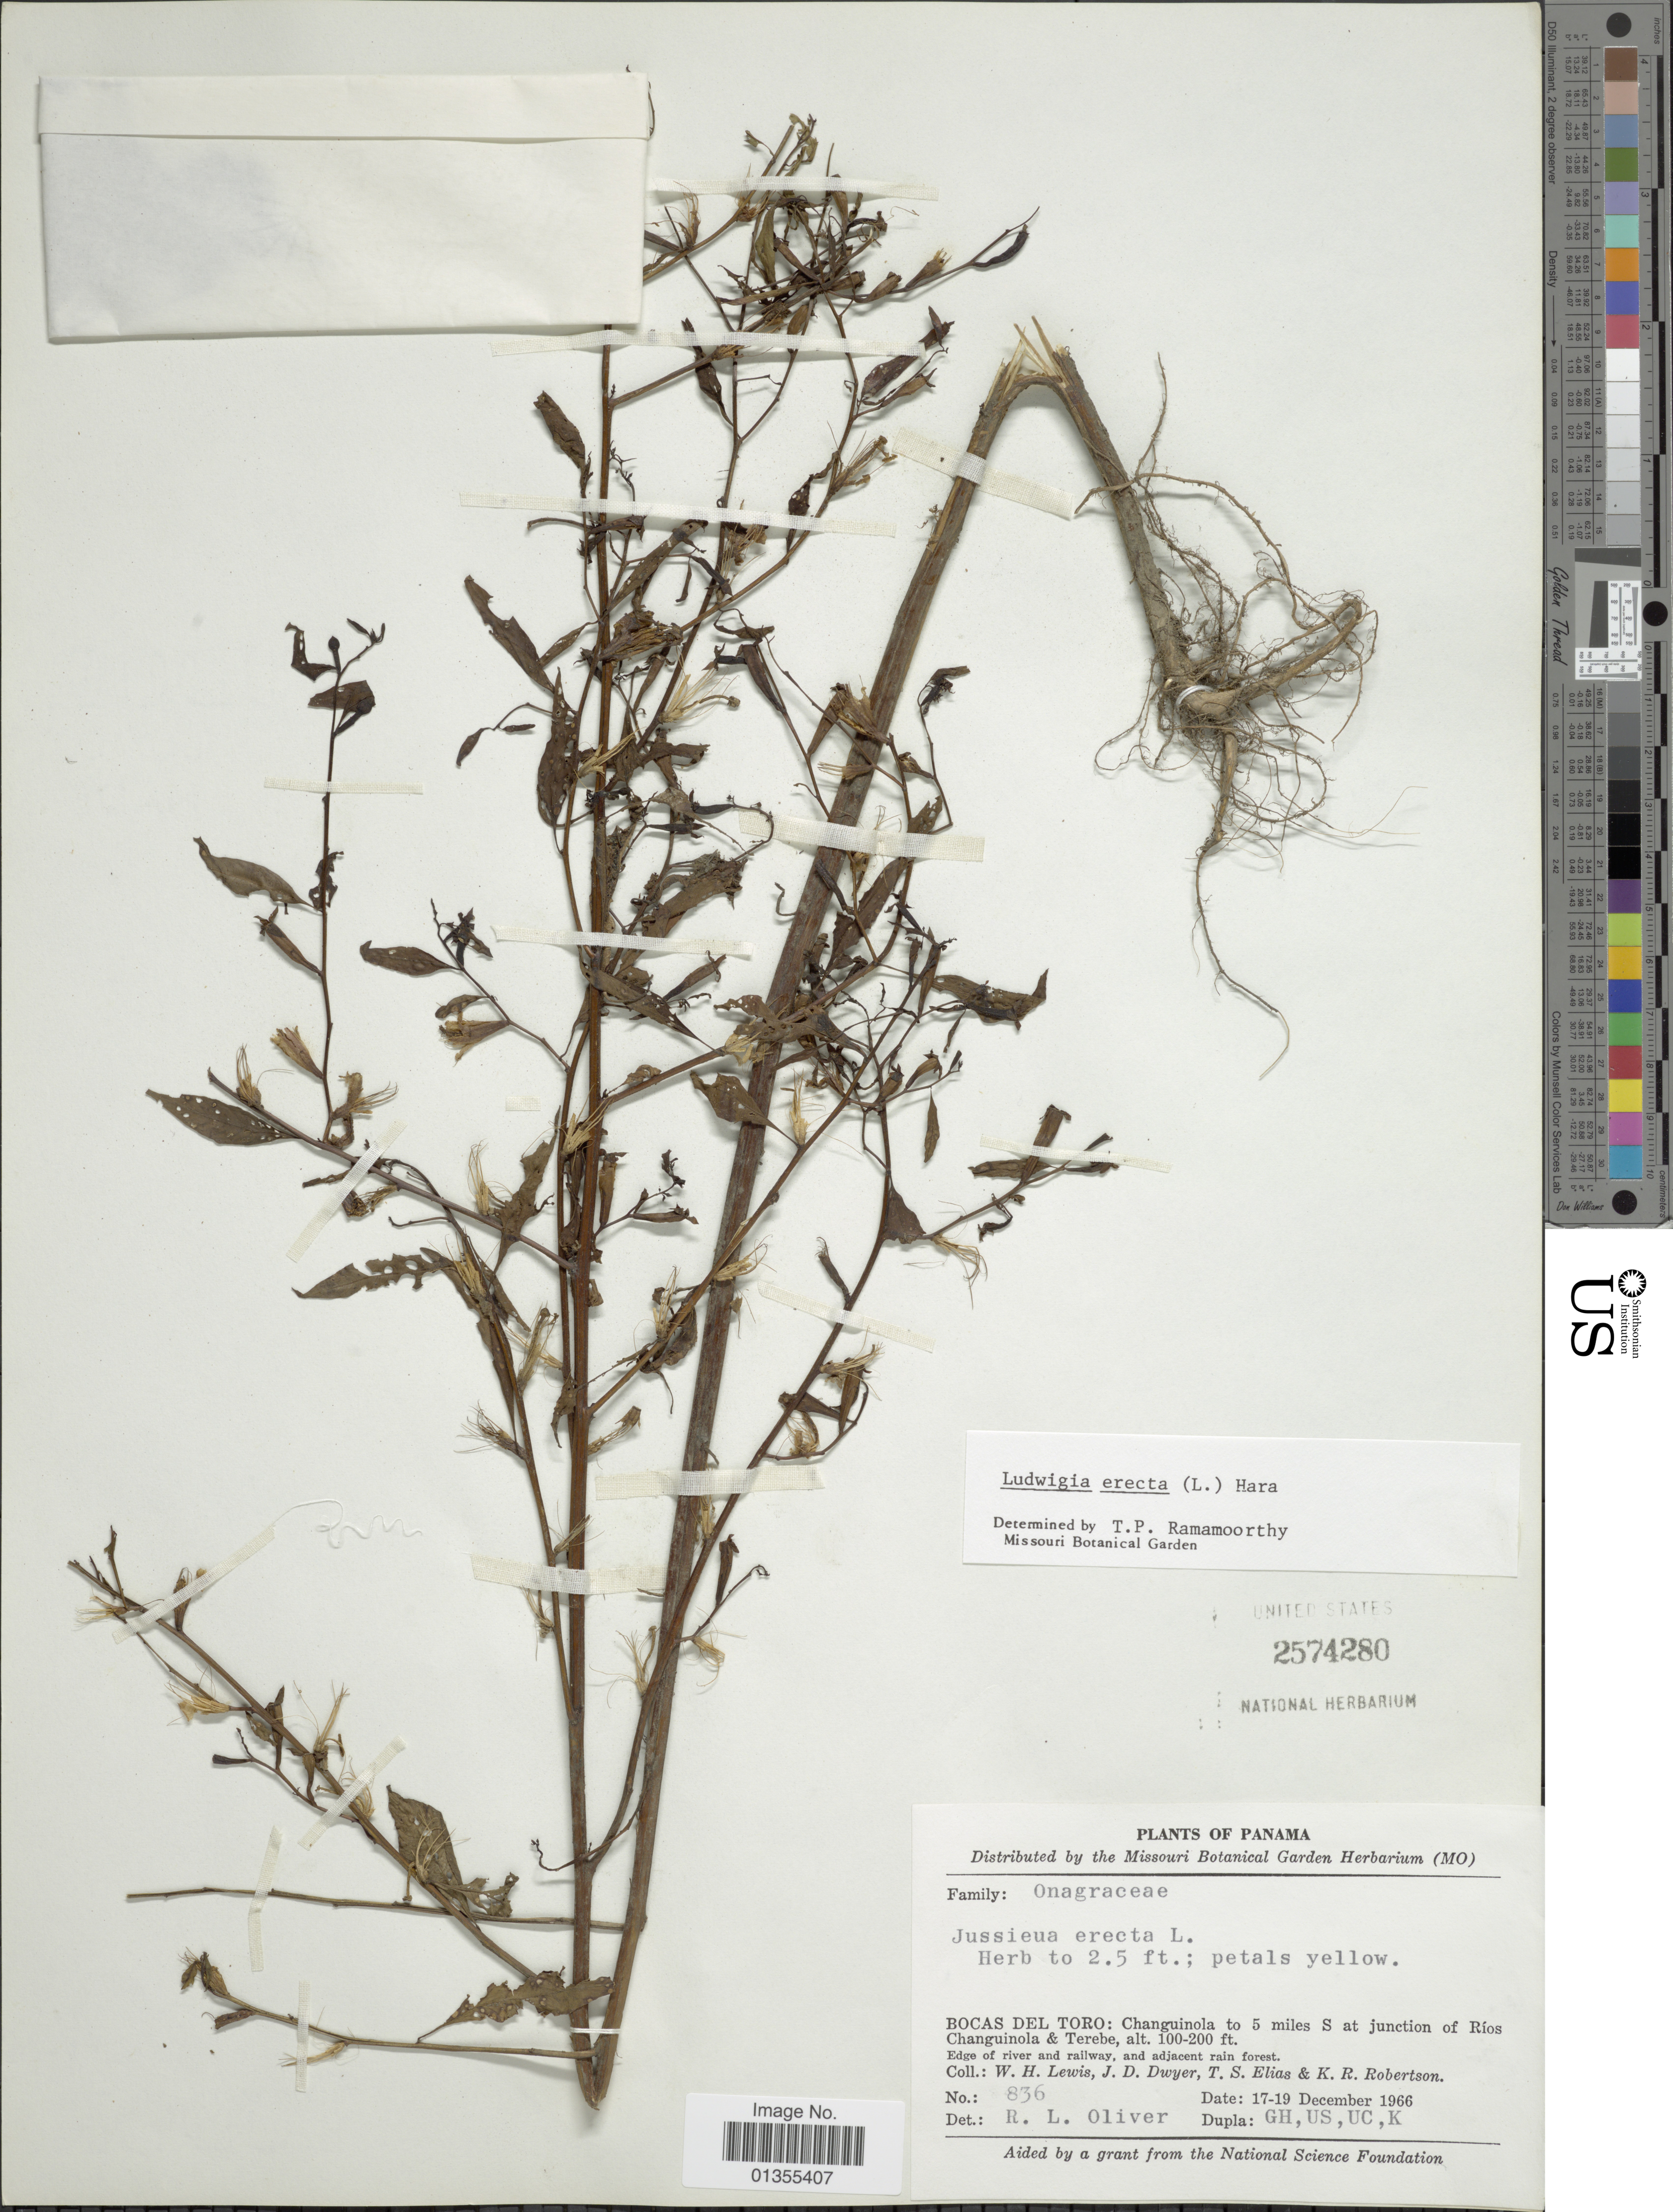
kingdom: Plantae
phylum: Tracheophyta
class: Magnoliopsida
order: Myrtales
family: Onagraceae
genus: Ludwigia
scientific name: Ludwigia erecta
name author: (L.) H. Hara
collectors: W. H. Lewis, J. D. Dwyer, T. S. Elias & K. Robertson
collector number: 836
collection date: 1966-12-17/1966-12-19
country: Panama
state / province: Bocas del Toro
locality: Changuinola to 5 miles S at junction of Ríos Changuilo & Terebe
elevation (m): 30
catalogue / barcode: US 2574280